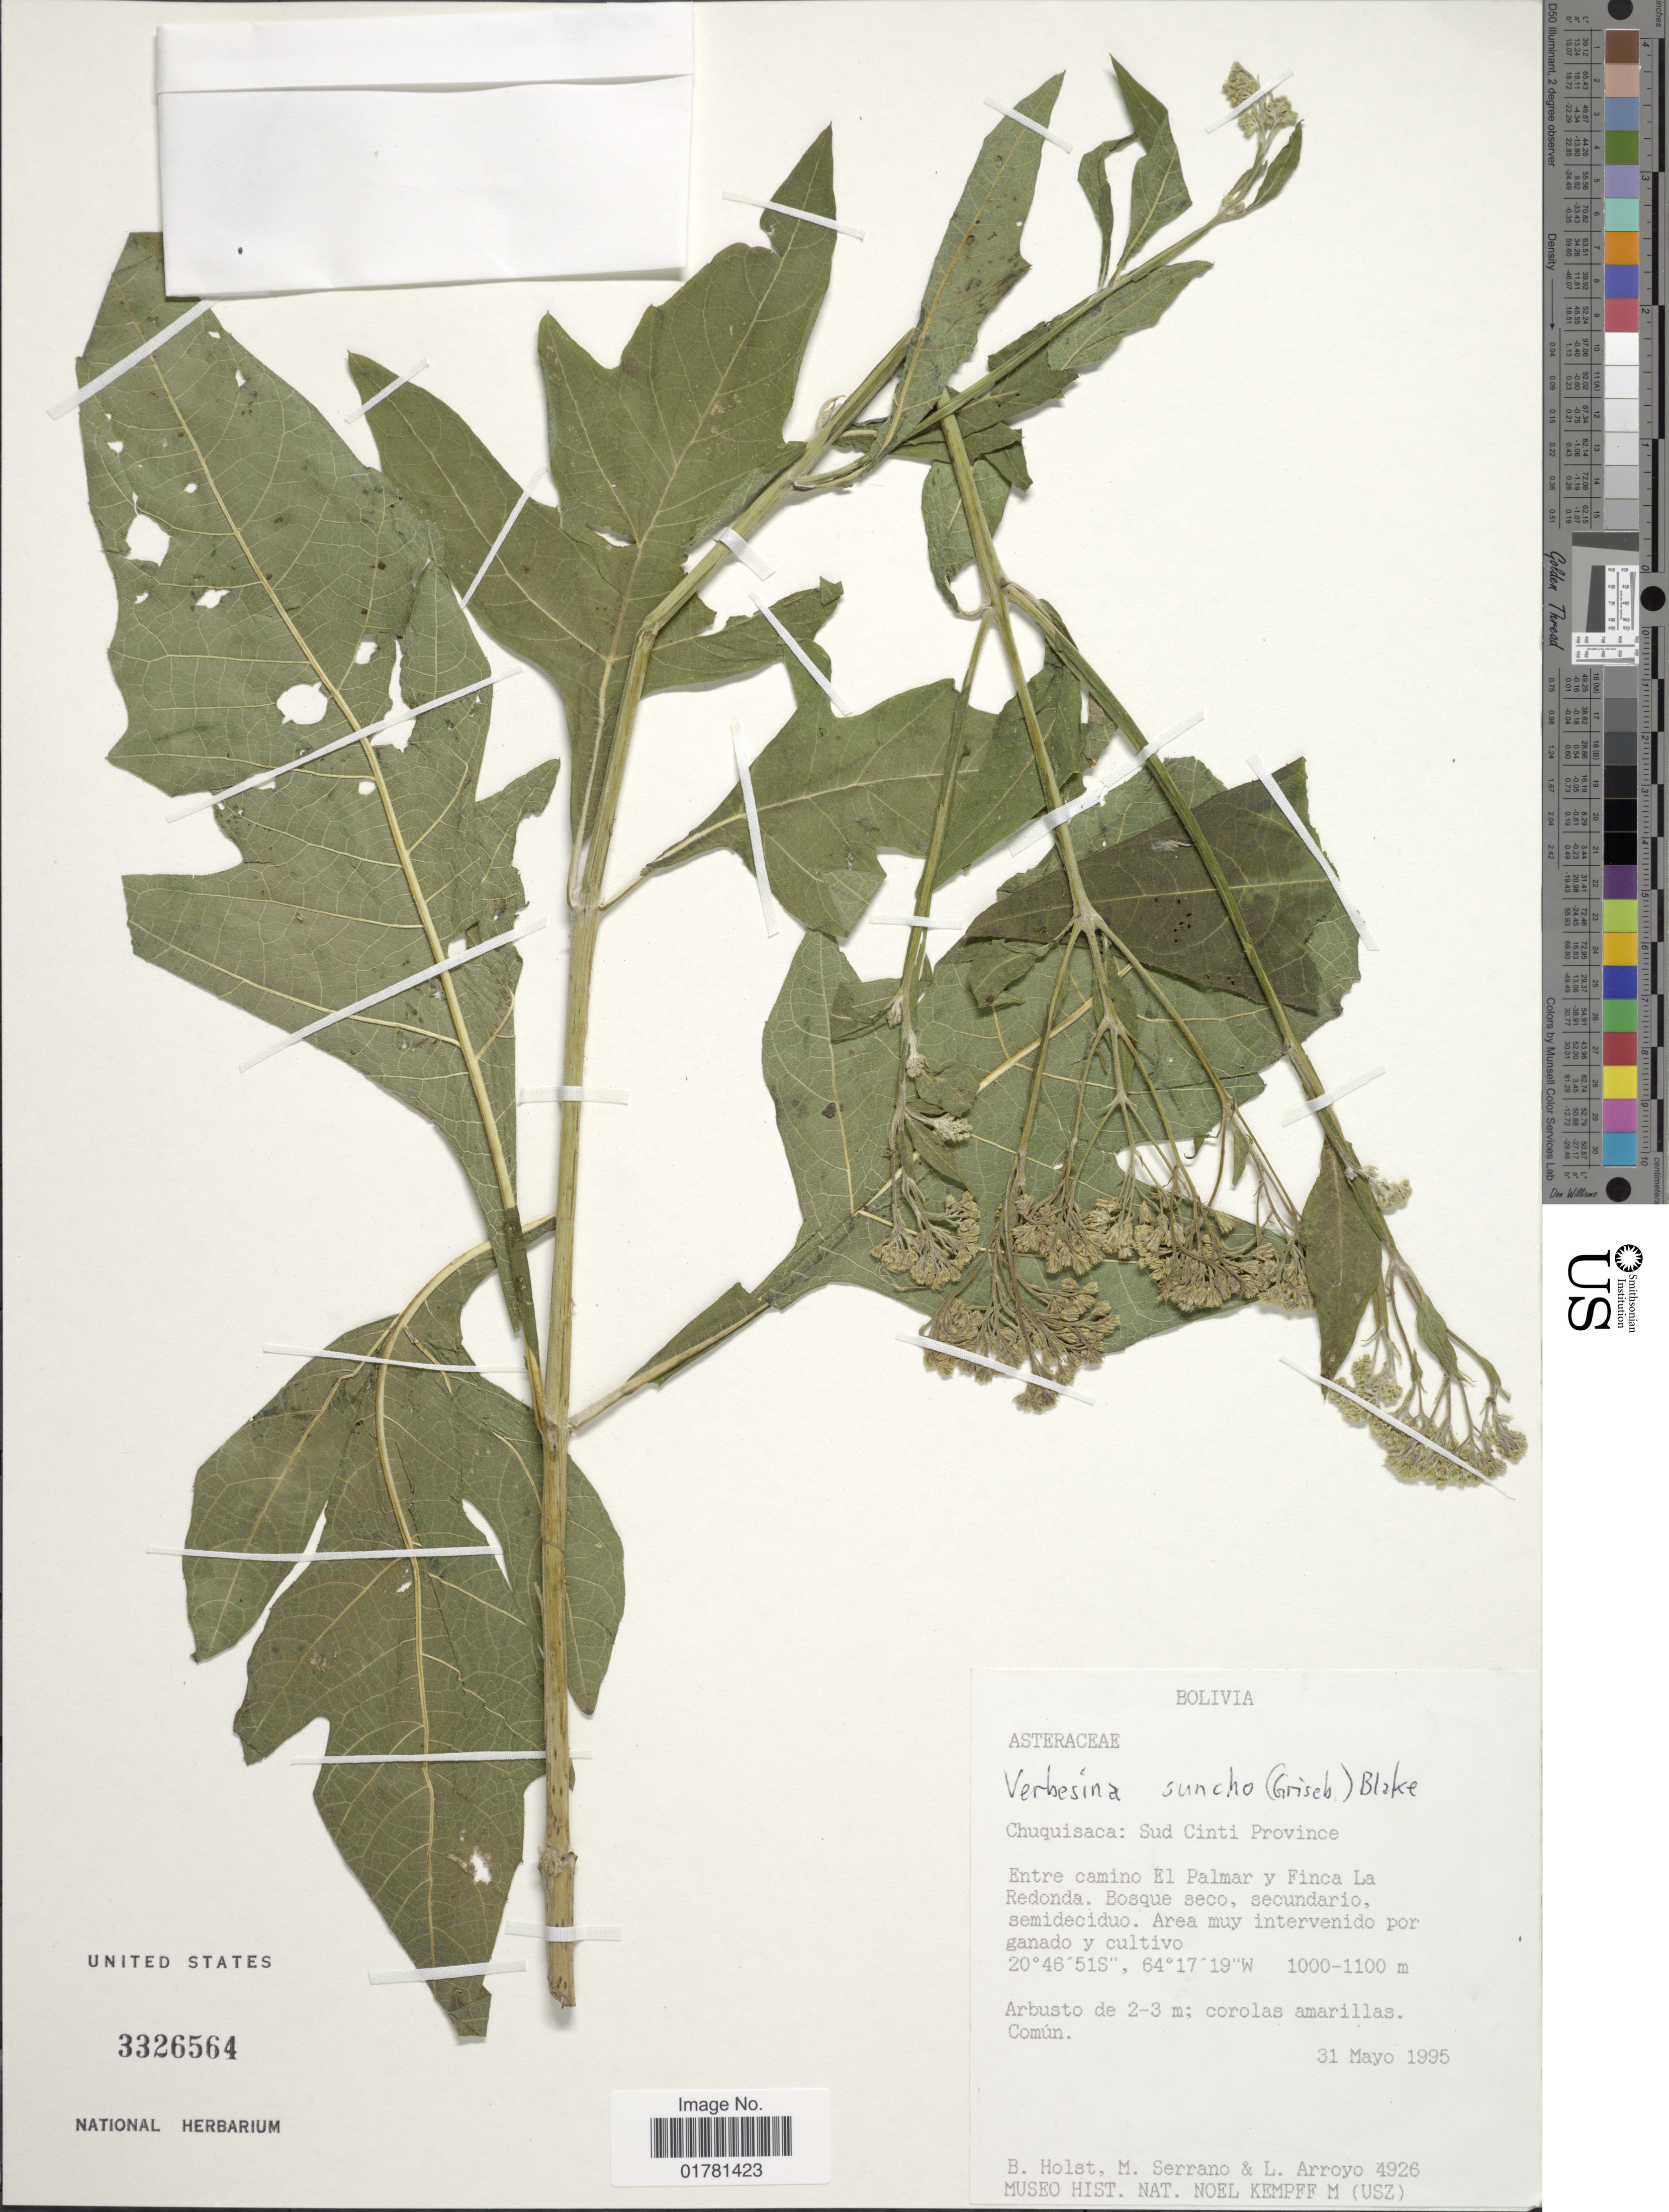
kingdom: Plantae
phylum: Tracheophyta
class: Magnoliopsida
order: Asterales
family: Asteraceae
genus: Verbesina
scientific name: Verbesina suncho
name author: (Griseb.) S.F. Blake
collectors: B. Holst, M. Serrano & L. Arroyo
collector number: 4926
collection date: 1995-05-31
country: Bolivia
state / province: Chuquisaca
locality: Sud Cinti Province, Entre camino El Palmar y Finca La Redonda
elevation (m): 1000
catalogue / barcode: US 3326564